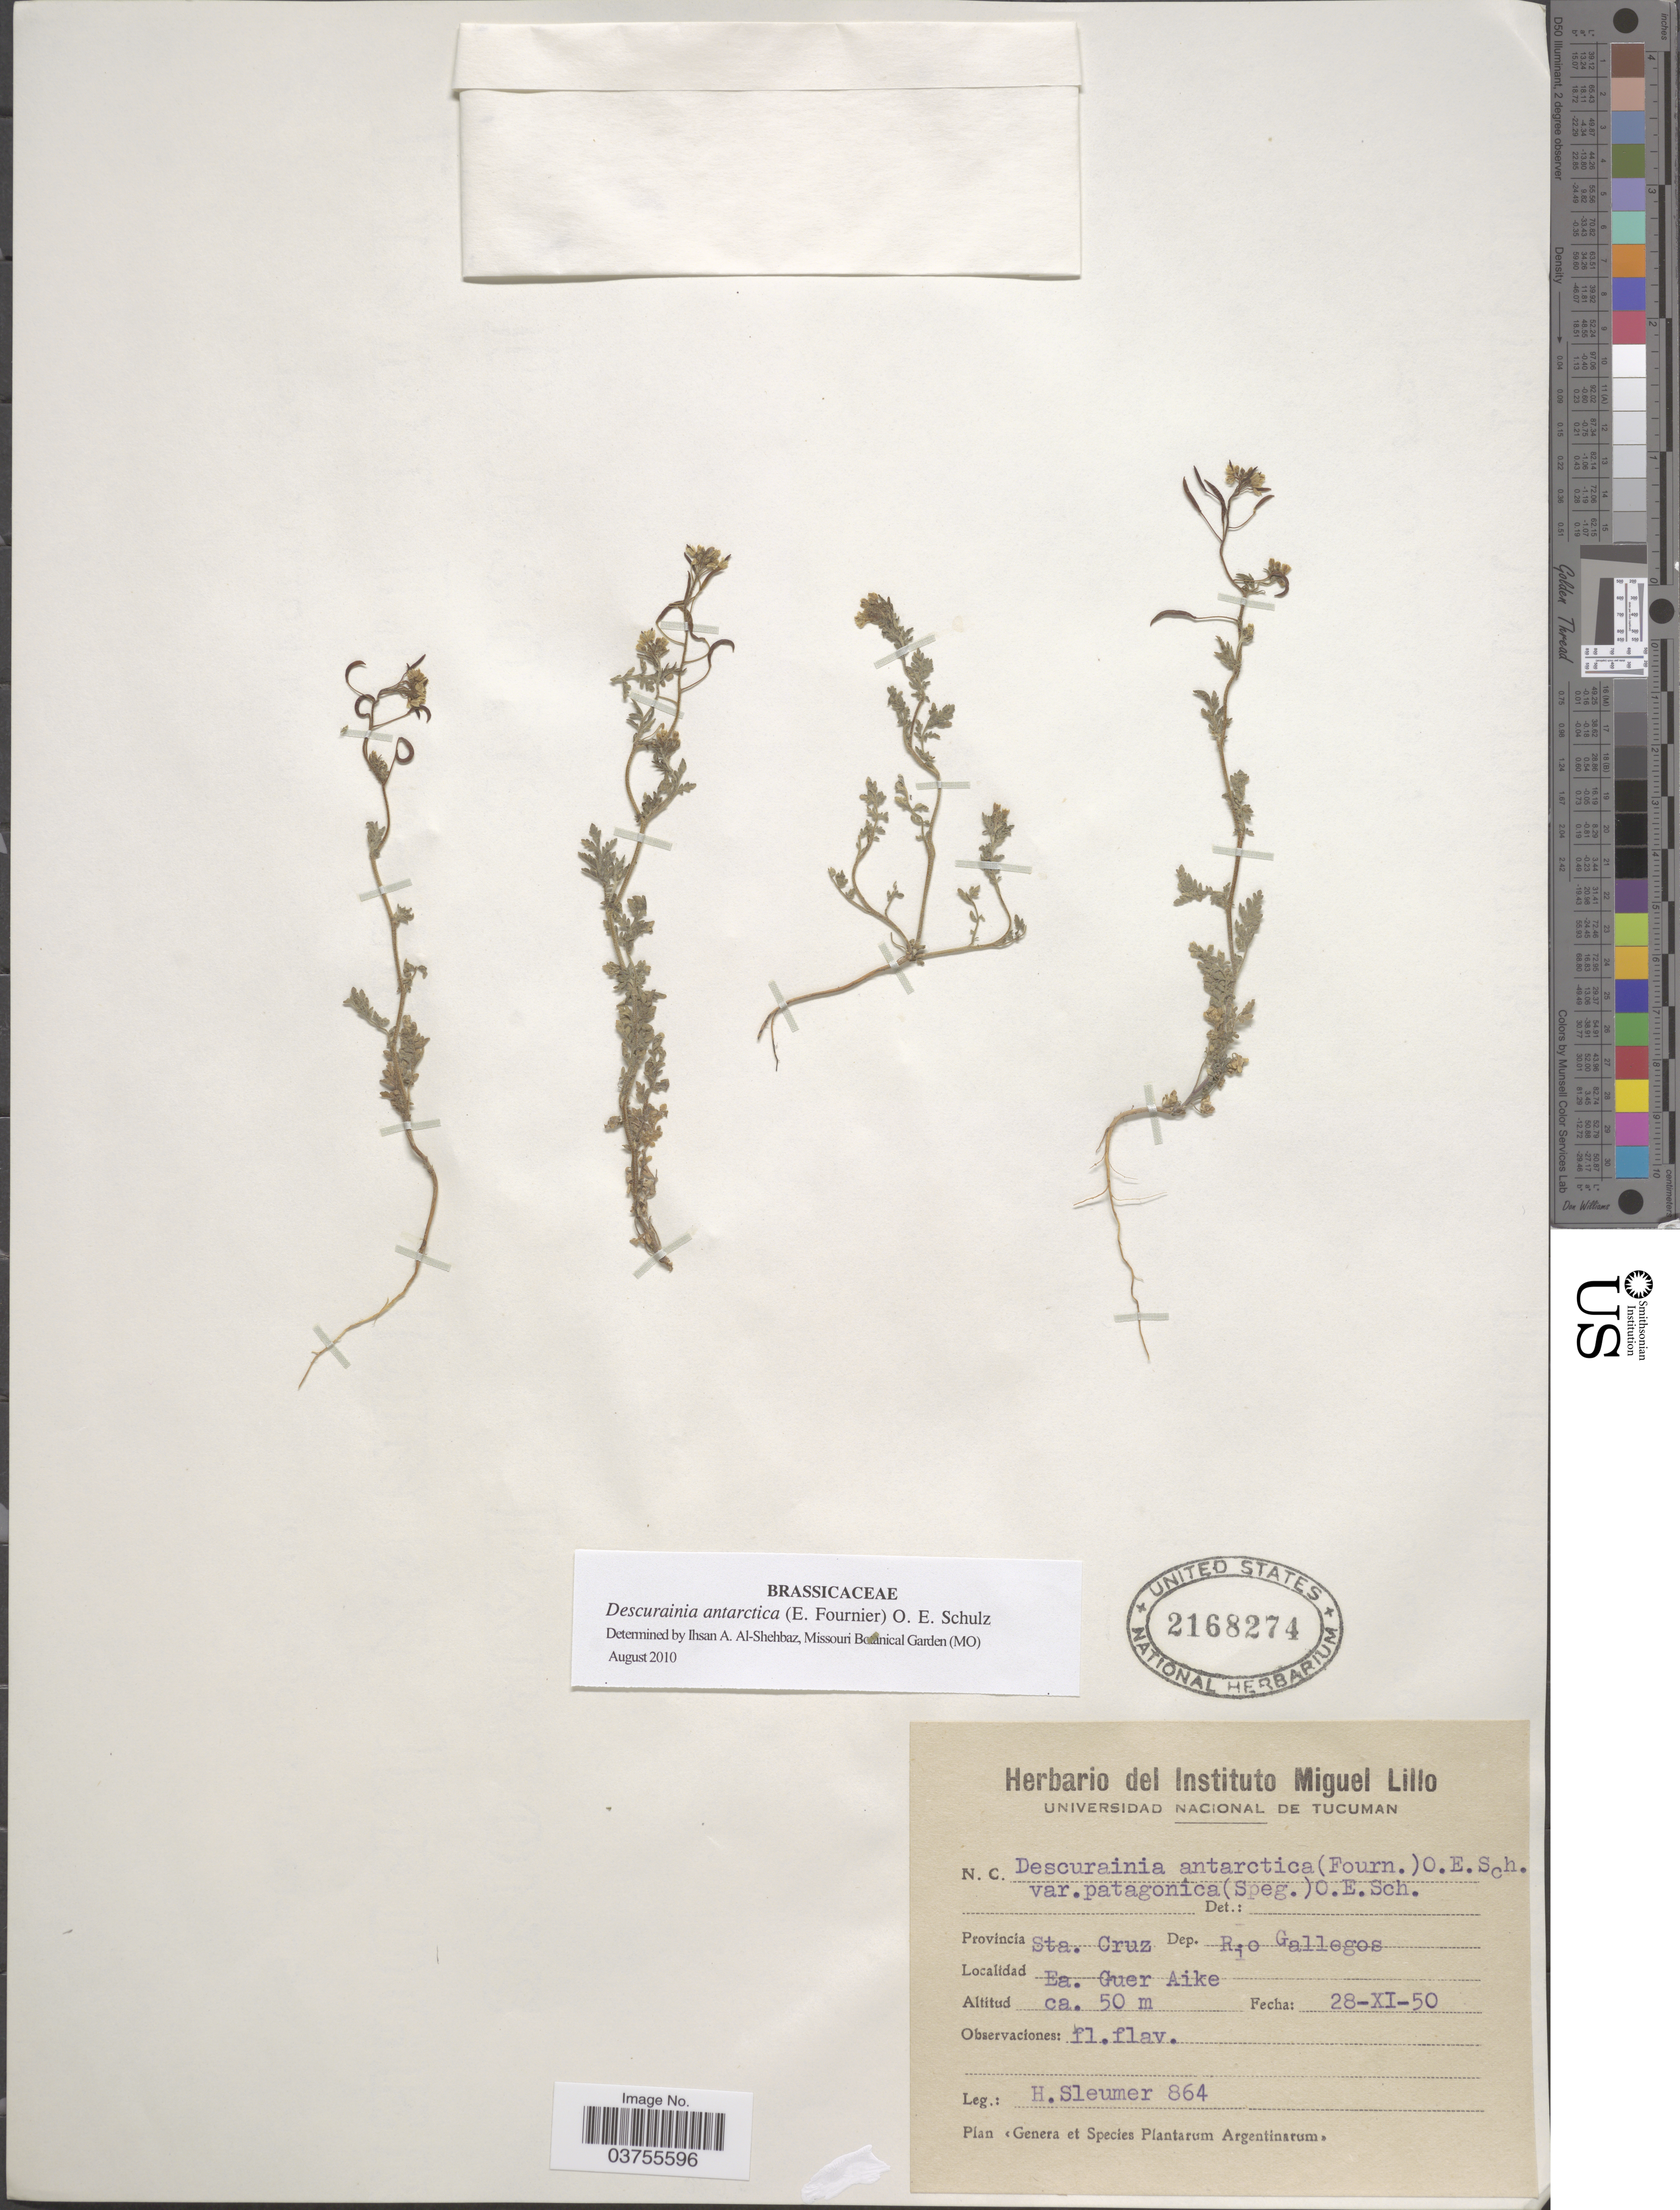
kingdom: Plantae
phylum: Tracheophyta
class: Magnoliopsida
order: Brassicales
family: Brassicaceae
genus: Descurainia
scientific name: Descurainia antarctica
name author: (E. Fourn. & C.A. Mey.) O.E. Schulz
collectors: H. O. Sleumer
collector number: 864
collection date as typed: Transcribed d/m/y: 28/11/50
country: Argentina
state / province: Santa Cruz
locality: Dep. Rio Gallegos. Ea. Guer Aike.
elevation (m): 50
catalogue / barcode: US 2168274